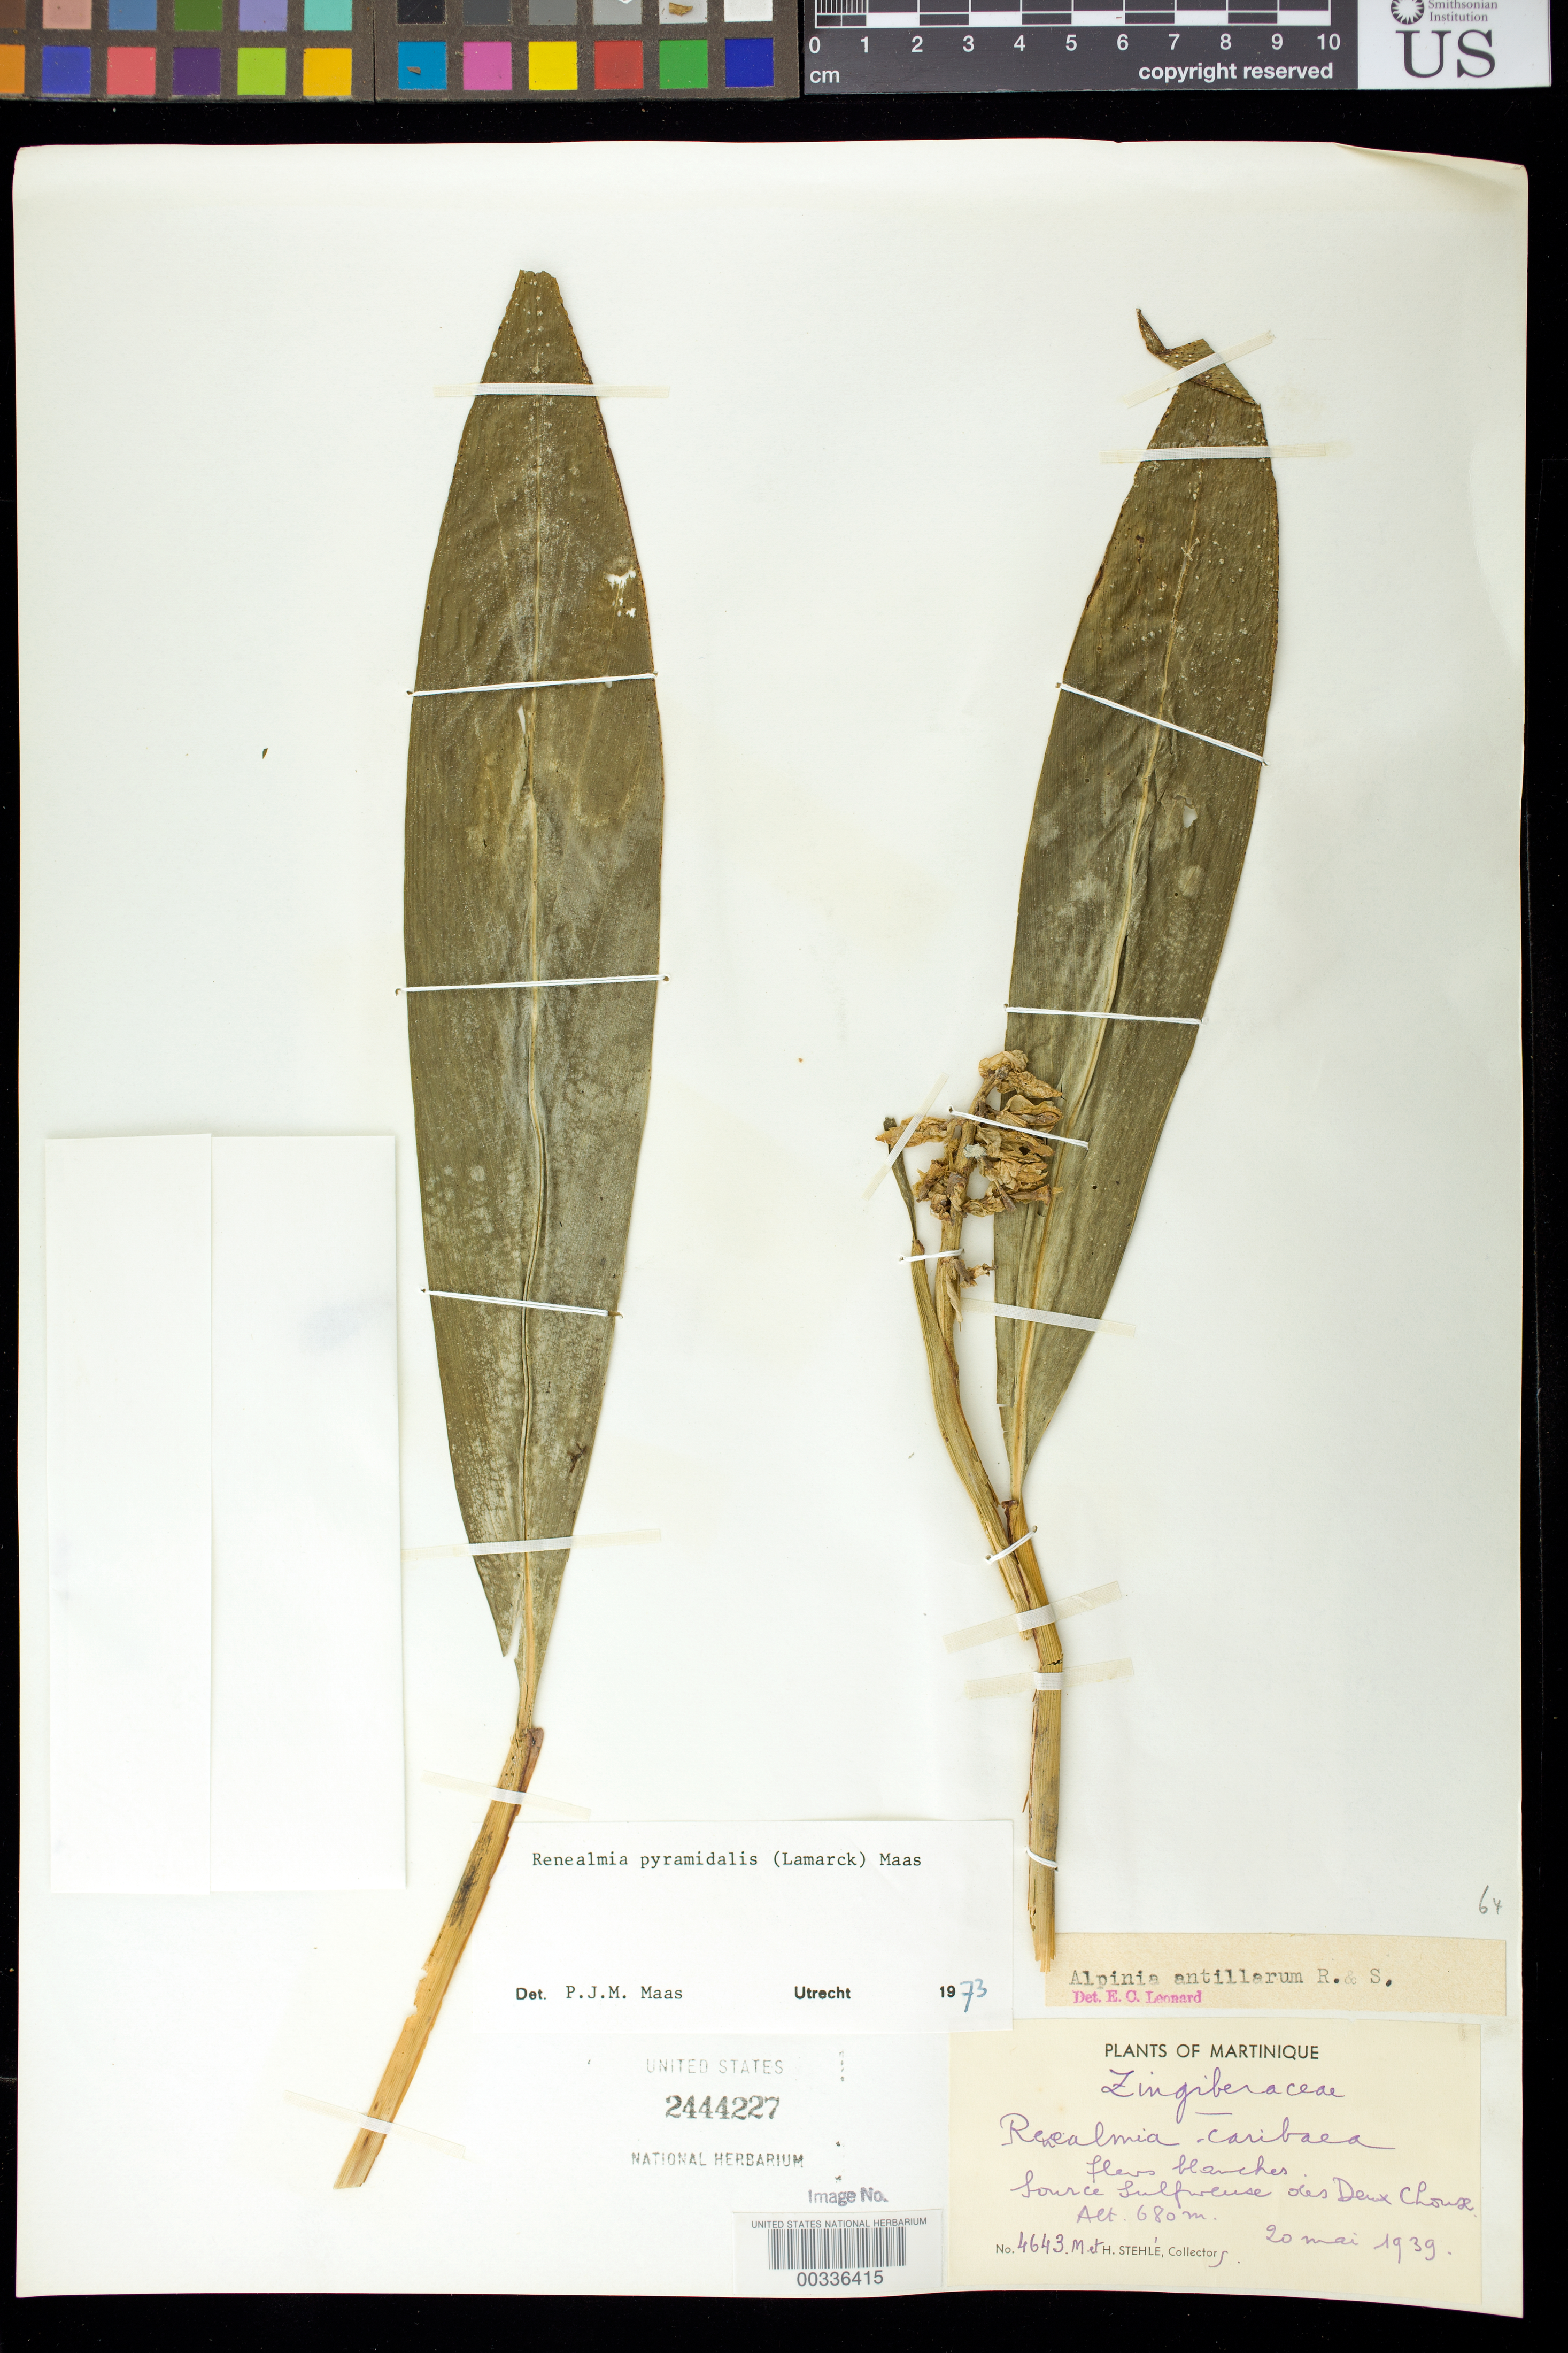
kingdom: Plantae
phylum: Tracheophyta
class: Liliopsida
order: Zingiberales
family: Zingiberaceae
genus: Renealmia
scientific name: Renealmia pyramidalis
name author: (Lam.) Maas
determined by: Maas, Paul J. M.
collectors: M. Stehlé & H. Stehlé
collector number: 4643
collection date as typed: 20 May 1939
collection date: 1939-05-20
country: Martinique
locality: Source sulforeuse des deux chouse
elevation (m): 680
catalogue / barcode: US 2444227